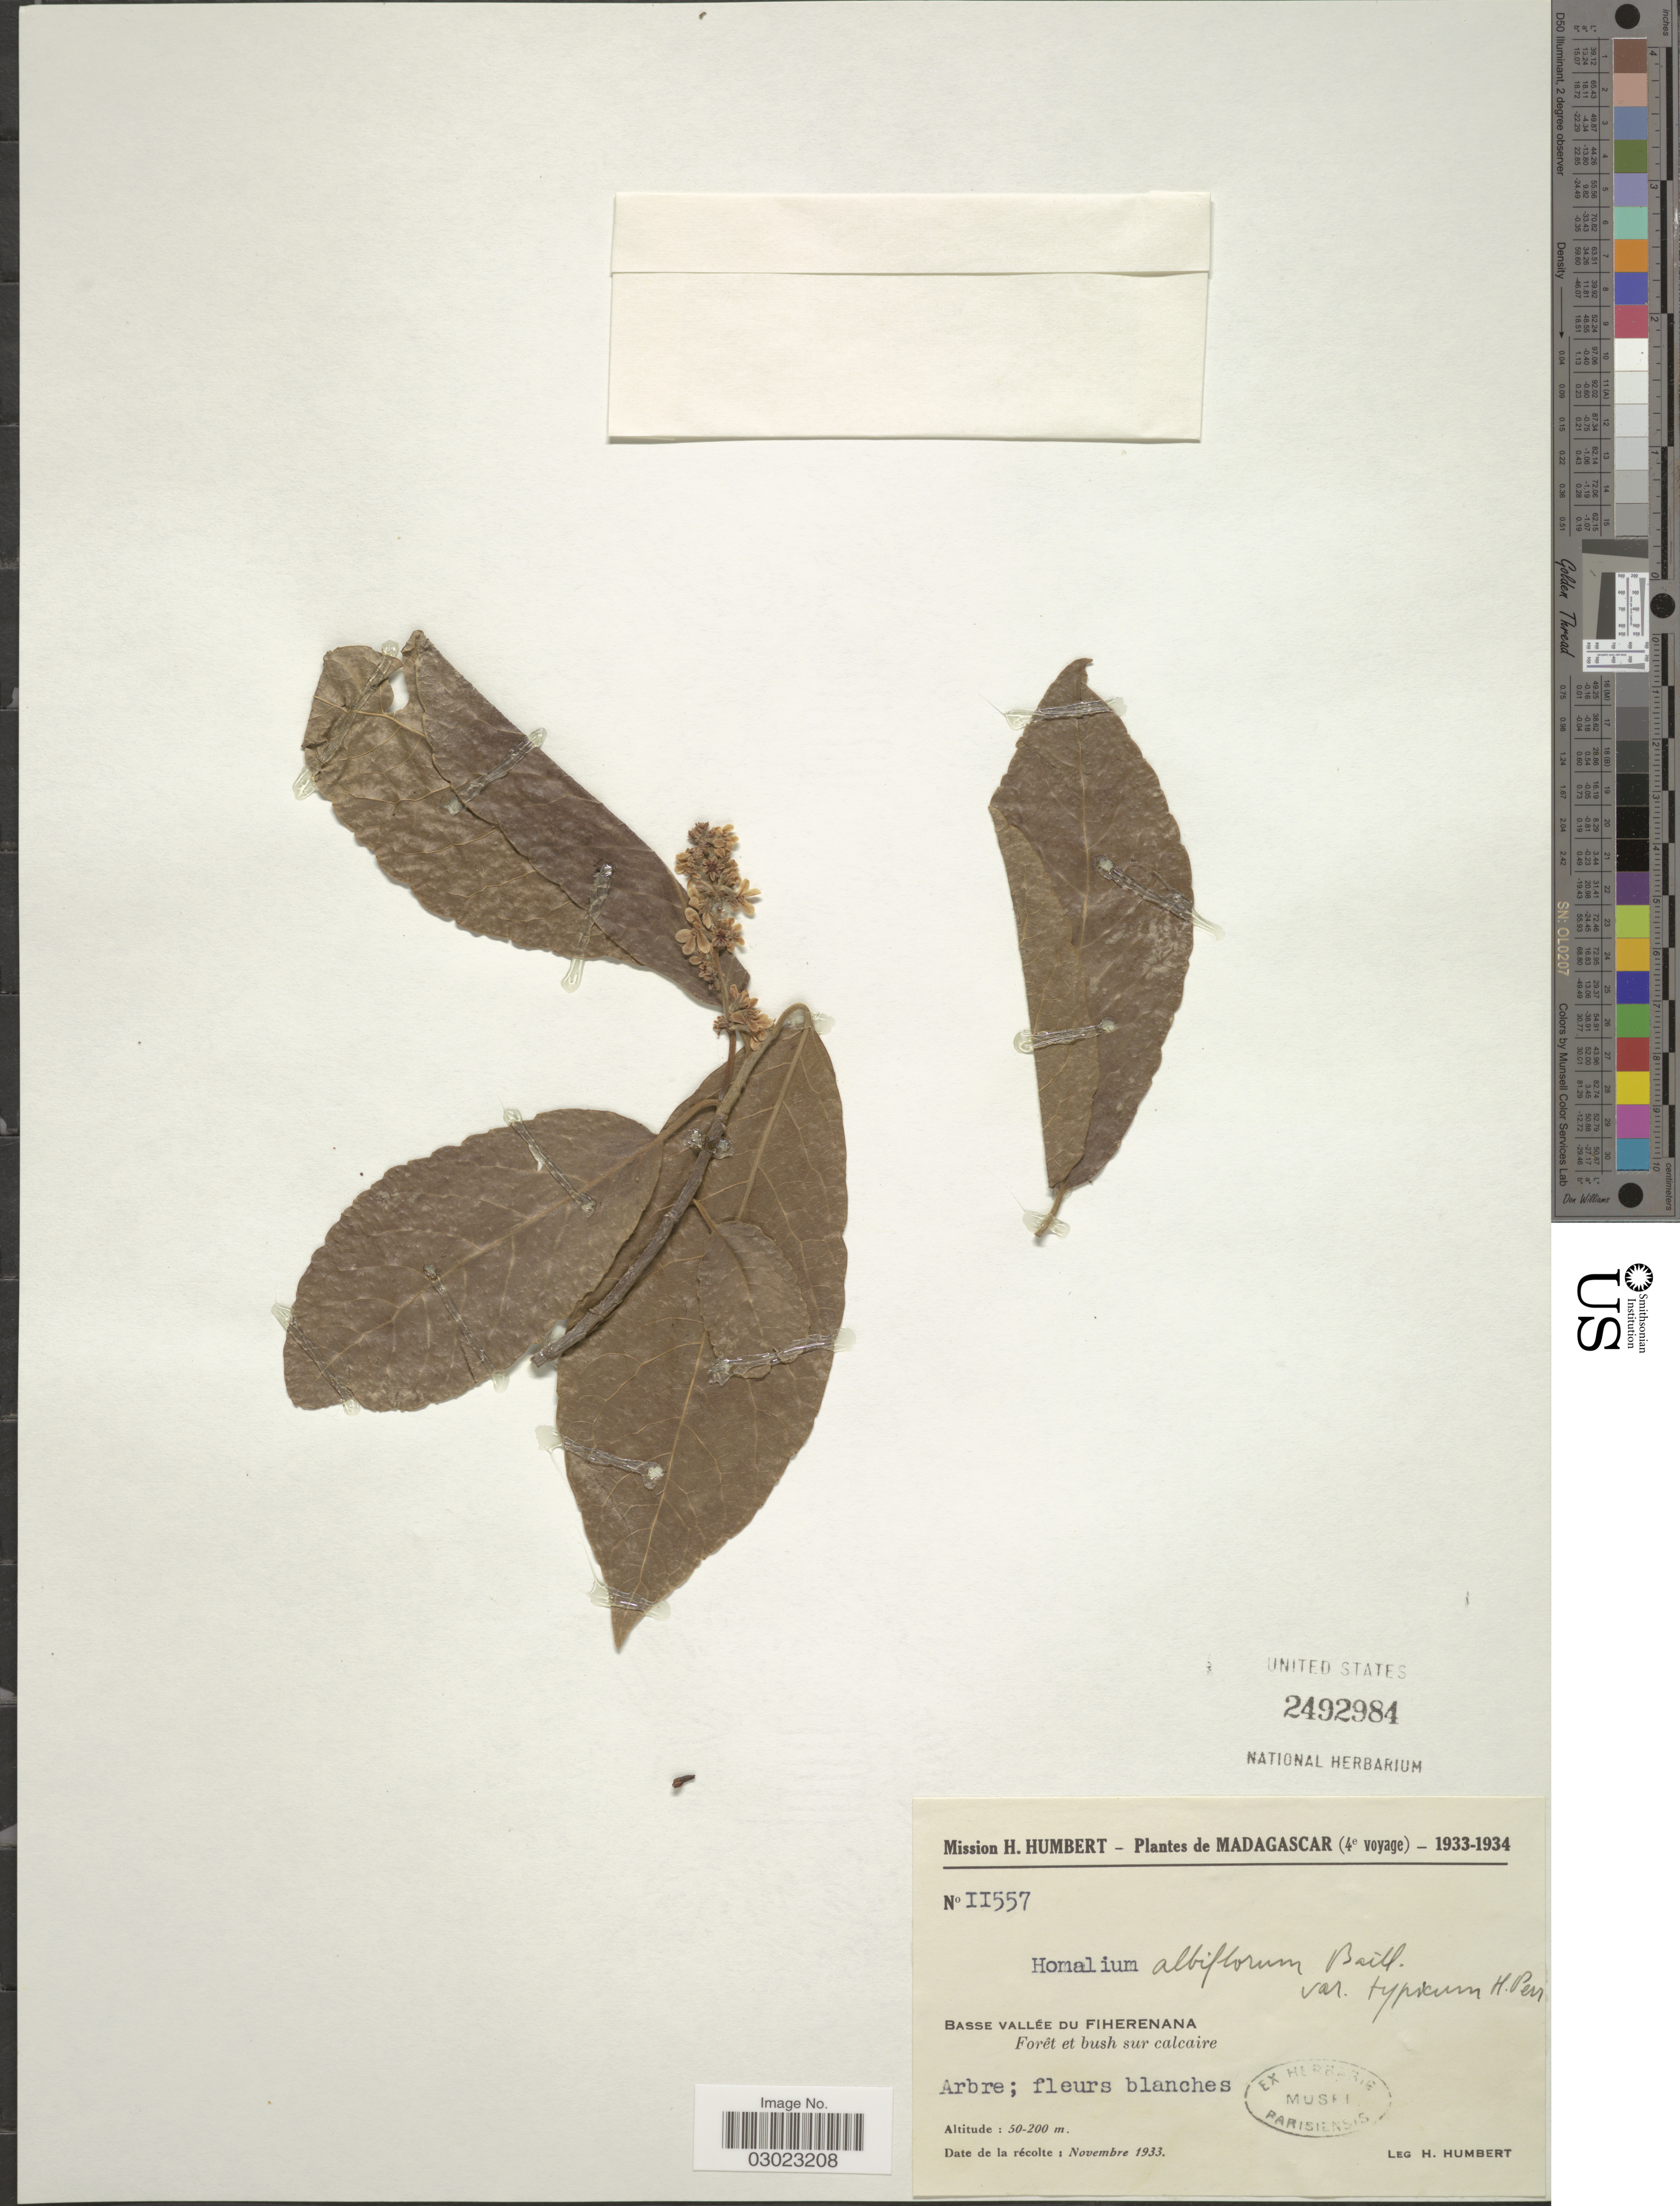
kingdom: Plantae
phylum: Tracheophyta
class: Magnoliopsida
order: Malpighiales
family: Salicaceae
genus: Homalium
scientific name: Homalium albiflorum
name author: (Boivin ex Tul.) O. Hoffm.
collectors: H. Humbert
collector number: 11557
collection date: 1933-11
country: Madagascar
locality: Basse vallée du Fiherenana.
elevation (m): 50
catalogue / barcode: US 2492984